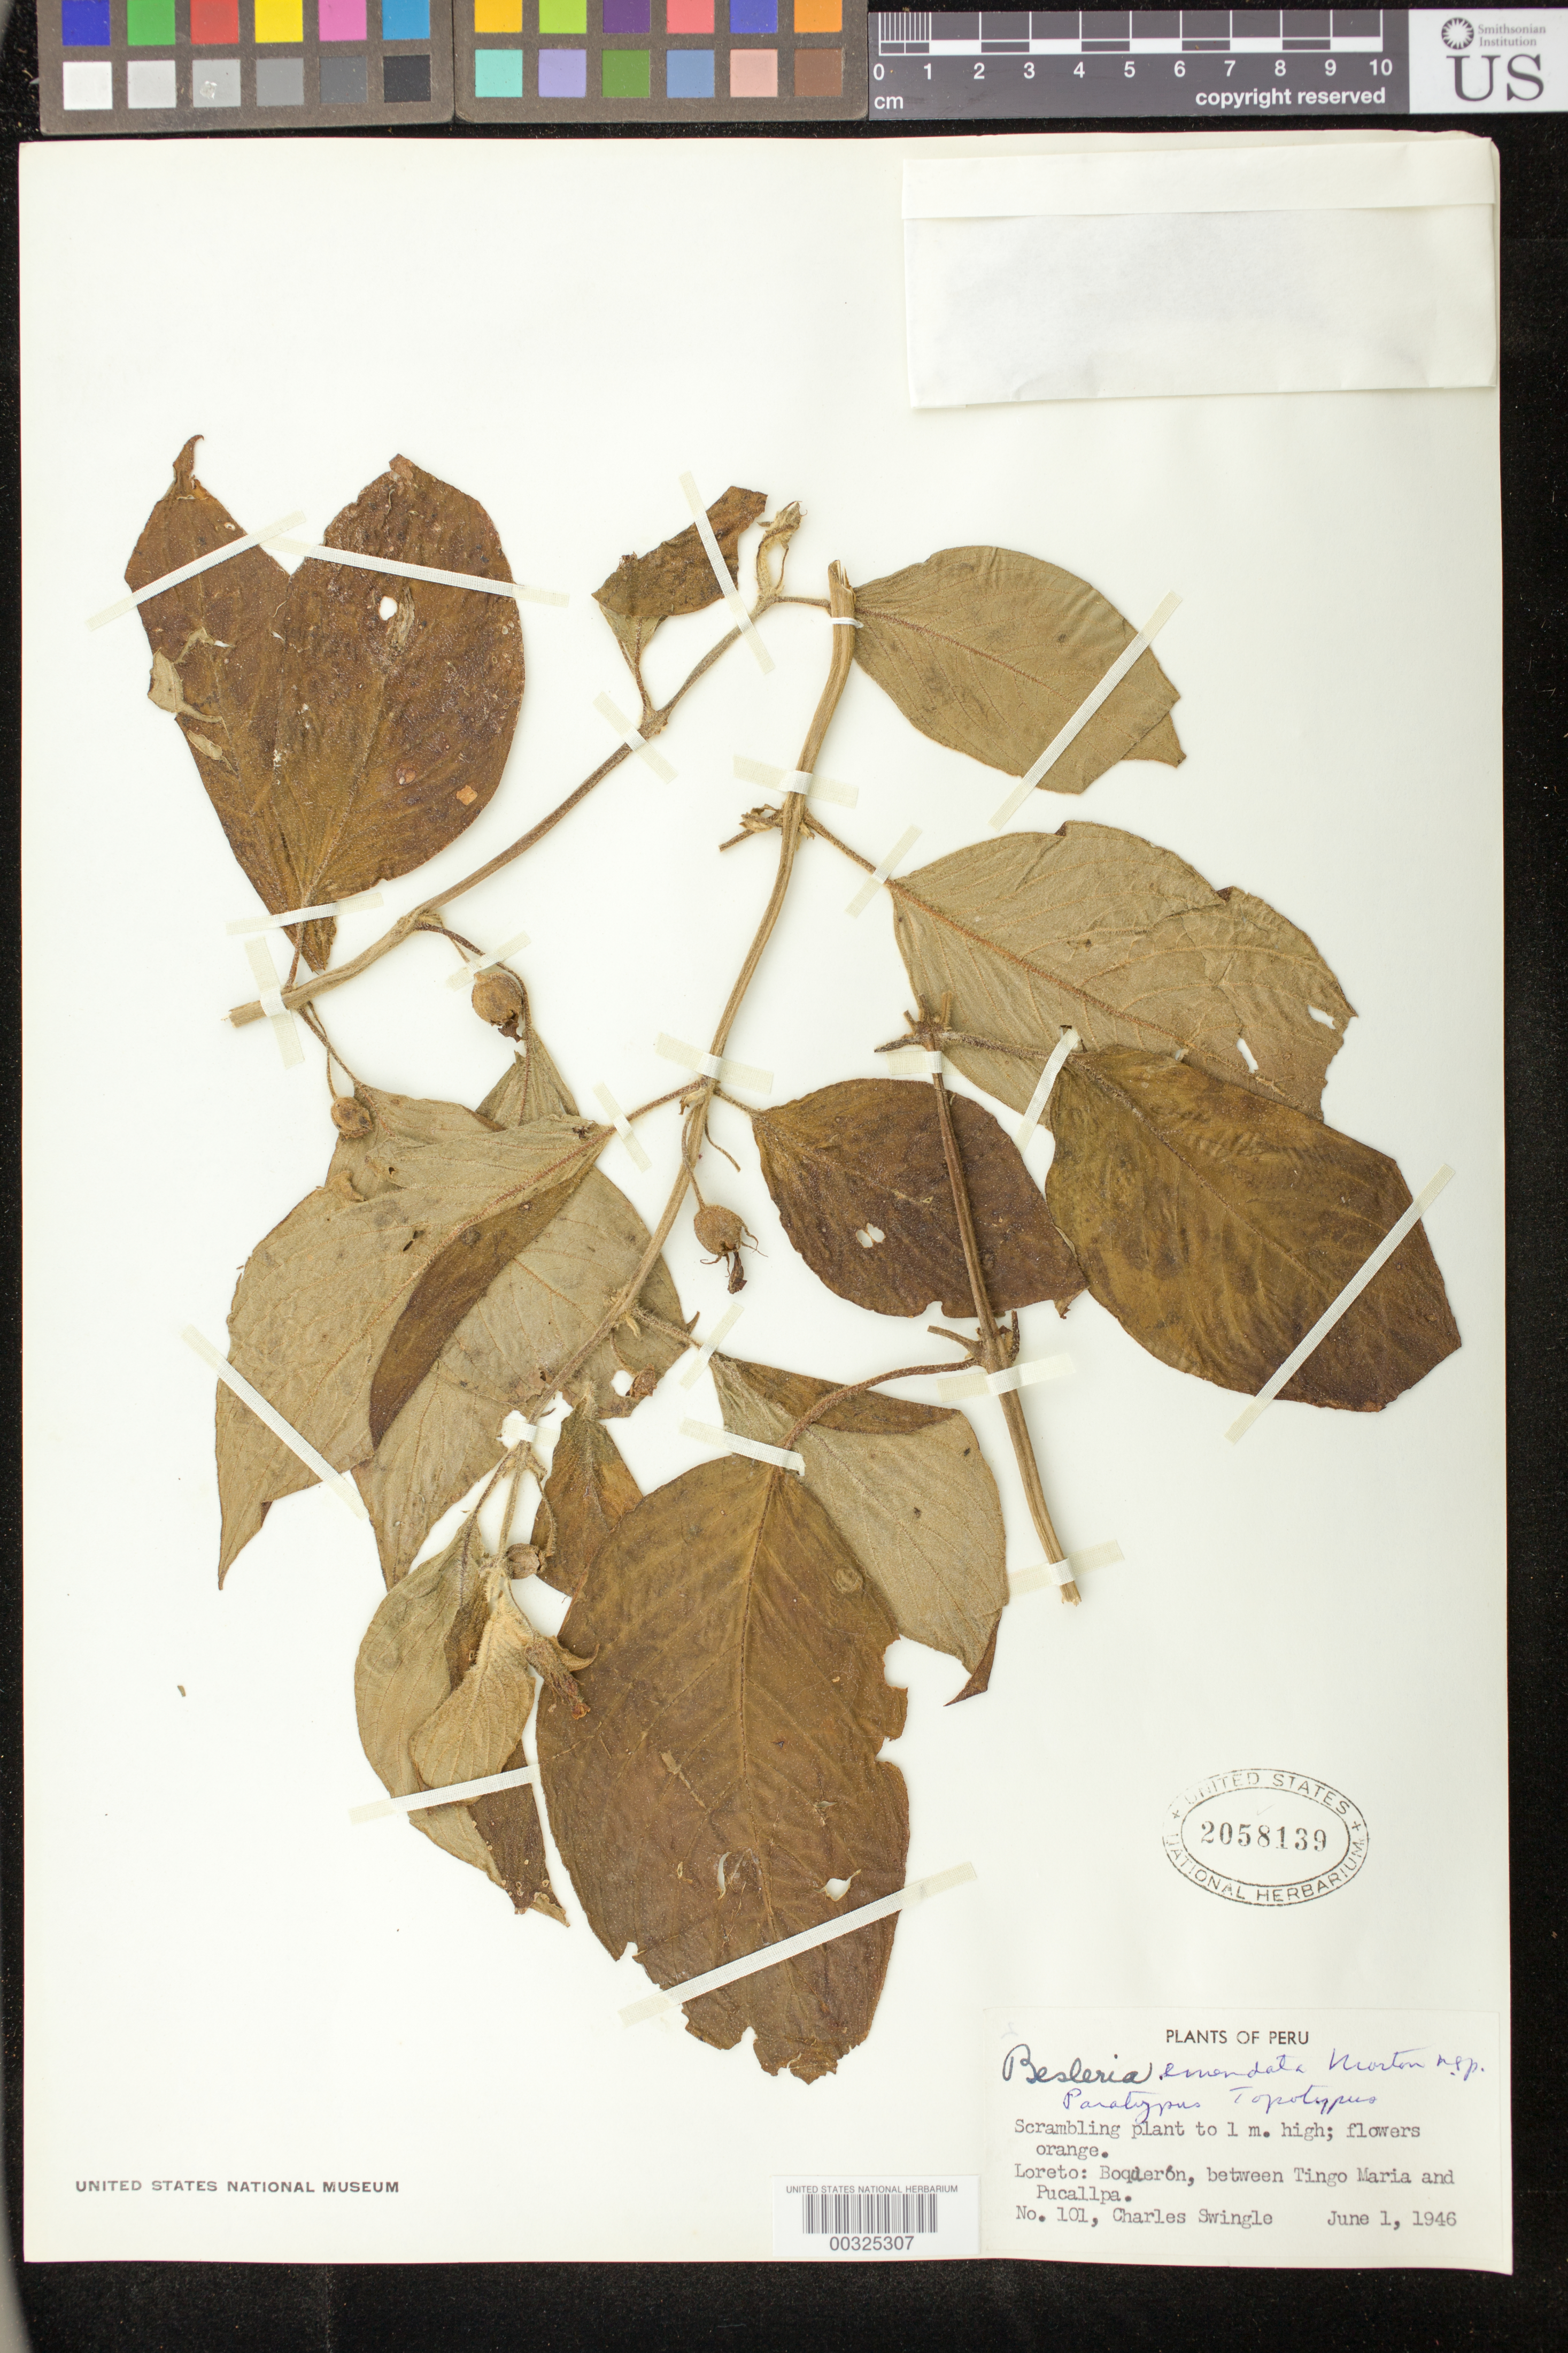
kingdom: Plantae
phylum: Tracheophyta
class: Magnoliopsida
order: Lamiales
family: Gesneriaceae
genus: Besleria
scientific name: Besleria emendata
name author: C.V. Morton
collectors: C. Swingle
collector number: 101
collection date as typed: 01 Jun 1946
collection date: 1946-06-01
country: Peru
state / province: Loreto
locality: Boqueron, between Tingo Maria and Pucallpa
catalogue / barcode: US 2058139